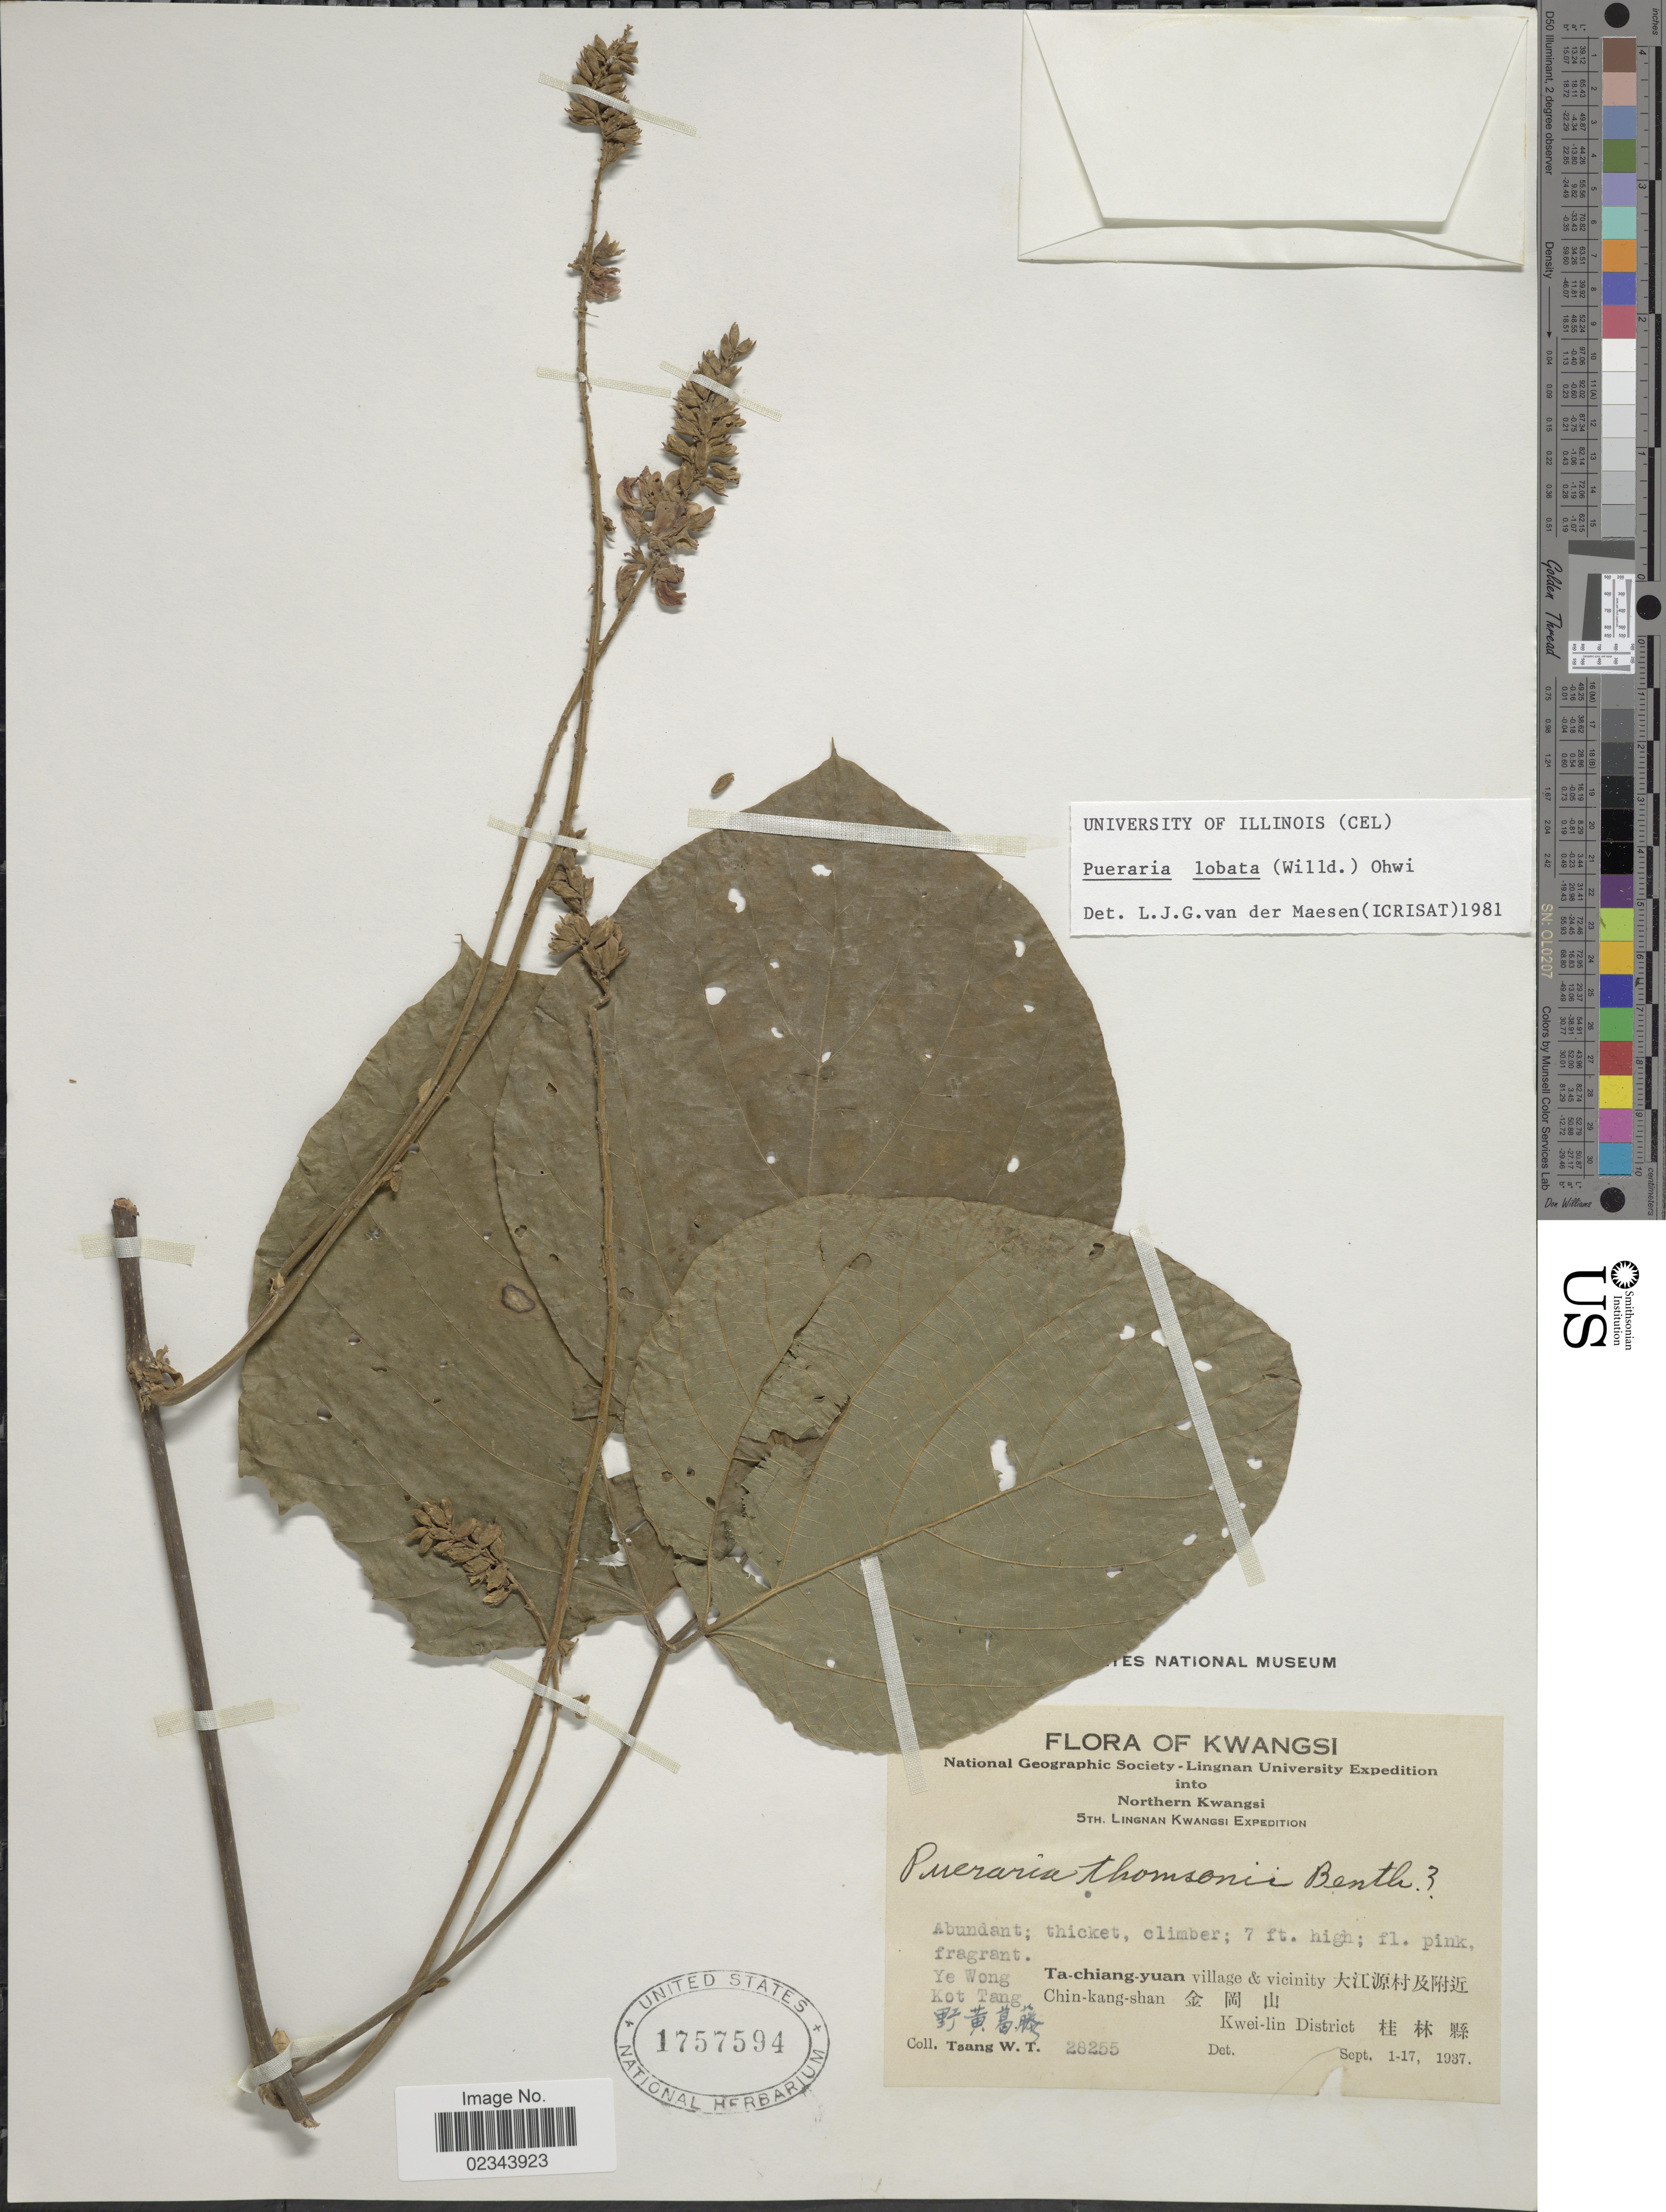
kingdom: Plantae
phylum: Tracheophyta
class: Magnoliopsida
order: Fabales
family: Fabaceae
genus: Pueraria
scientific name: Pueraria lobata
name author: (Willd.) Ohwi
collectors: W. T. Tsang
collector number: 28255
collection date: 1937-09-01/1937-09-17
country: China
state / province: Guangxi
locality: Northern Kwangsi. Kwangsi, Ye Wong Kot Tang. Ta-chiang-yuan village & vicinity China-Kang-shan Kwei-lin District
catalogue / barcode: US 1757594